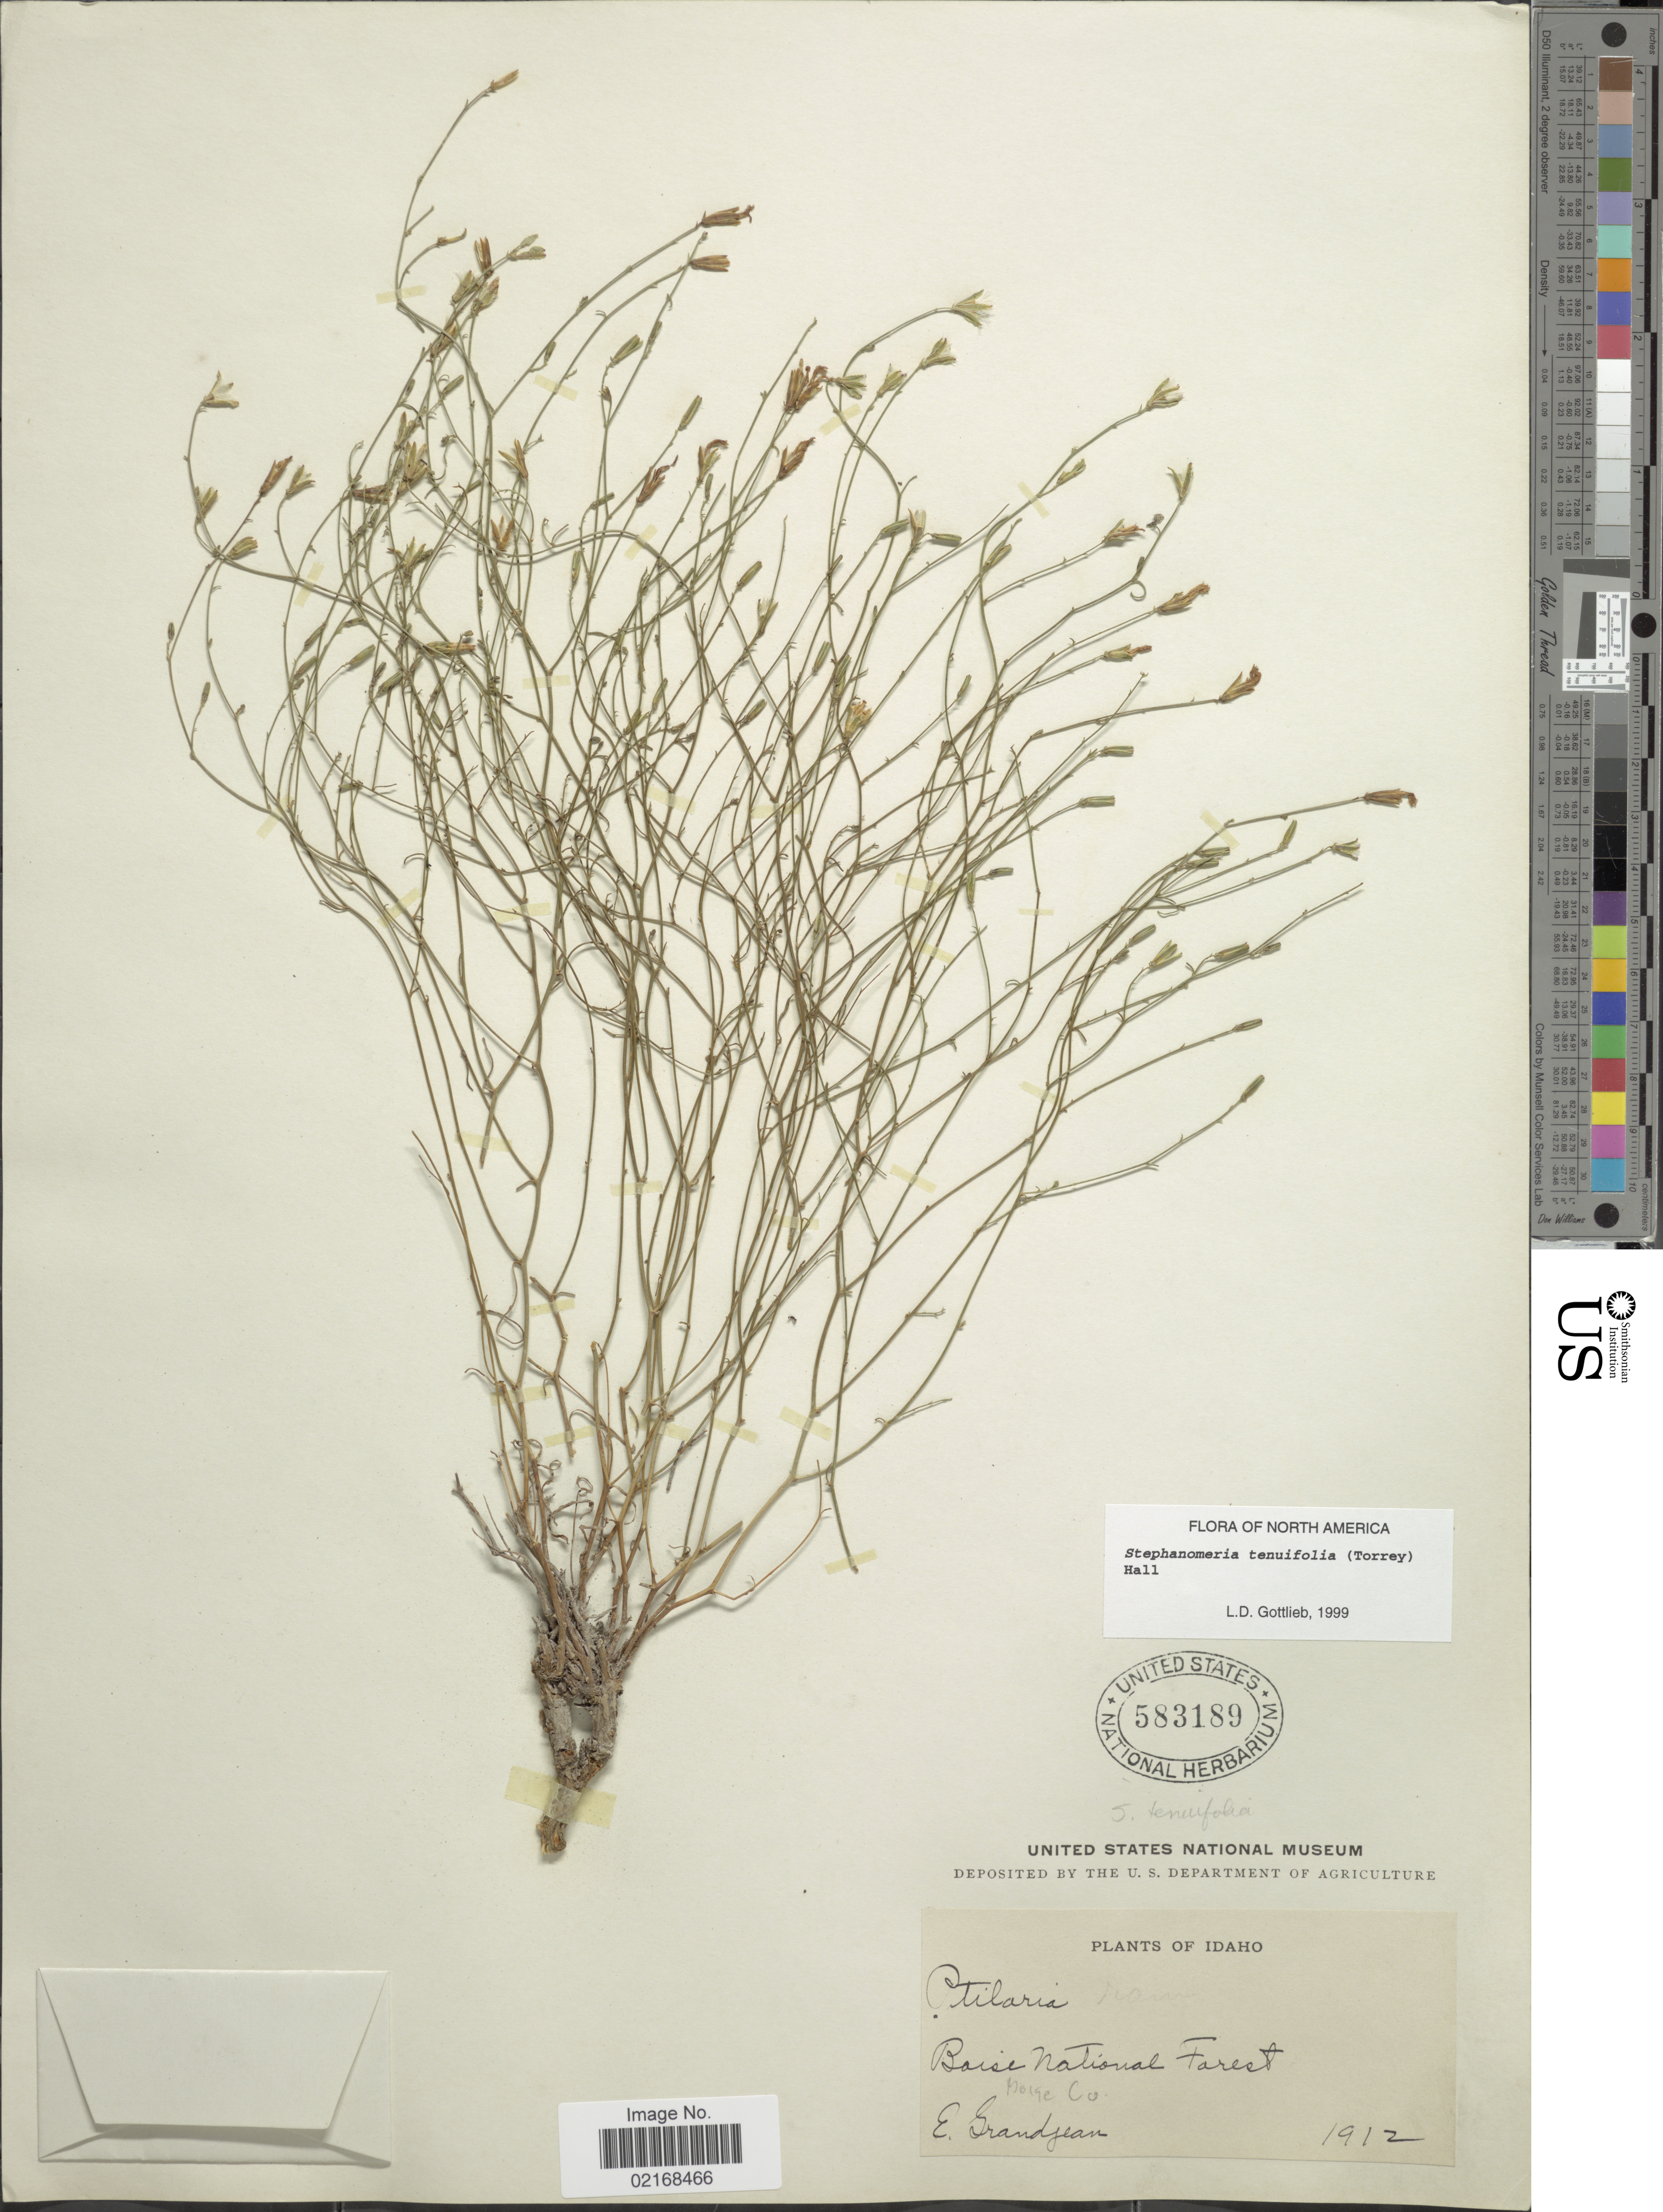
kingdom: Plantae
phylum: Tracheophyta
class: Magnoliopsida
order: Asterales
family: Asteraceae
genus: Stephanomeria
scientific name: Stephanomeria tenuifolia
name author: (Torr.) H.M. Hall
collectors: E. Grandjean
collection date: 1912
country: United States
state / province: Idaho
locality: Boise National Forest, Goige Co.[?]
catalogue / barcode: US 583189